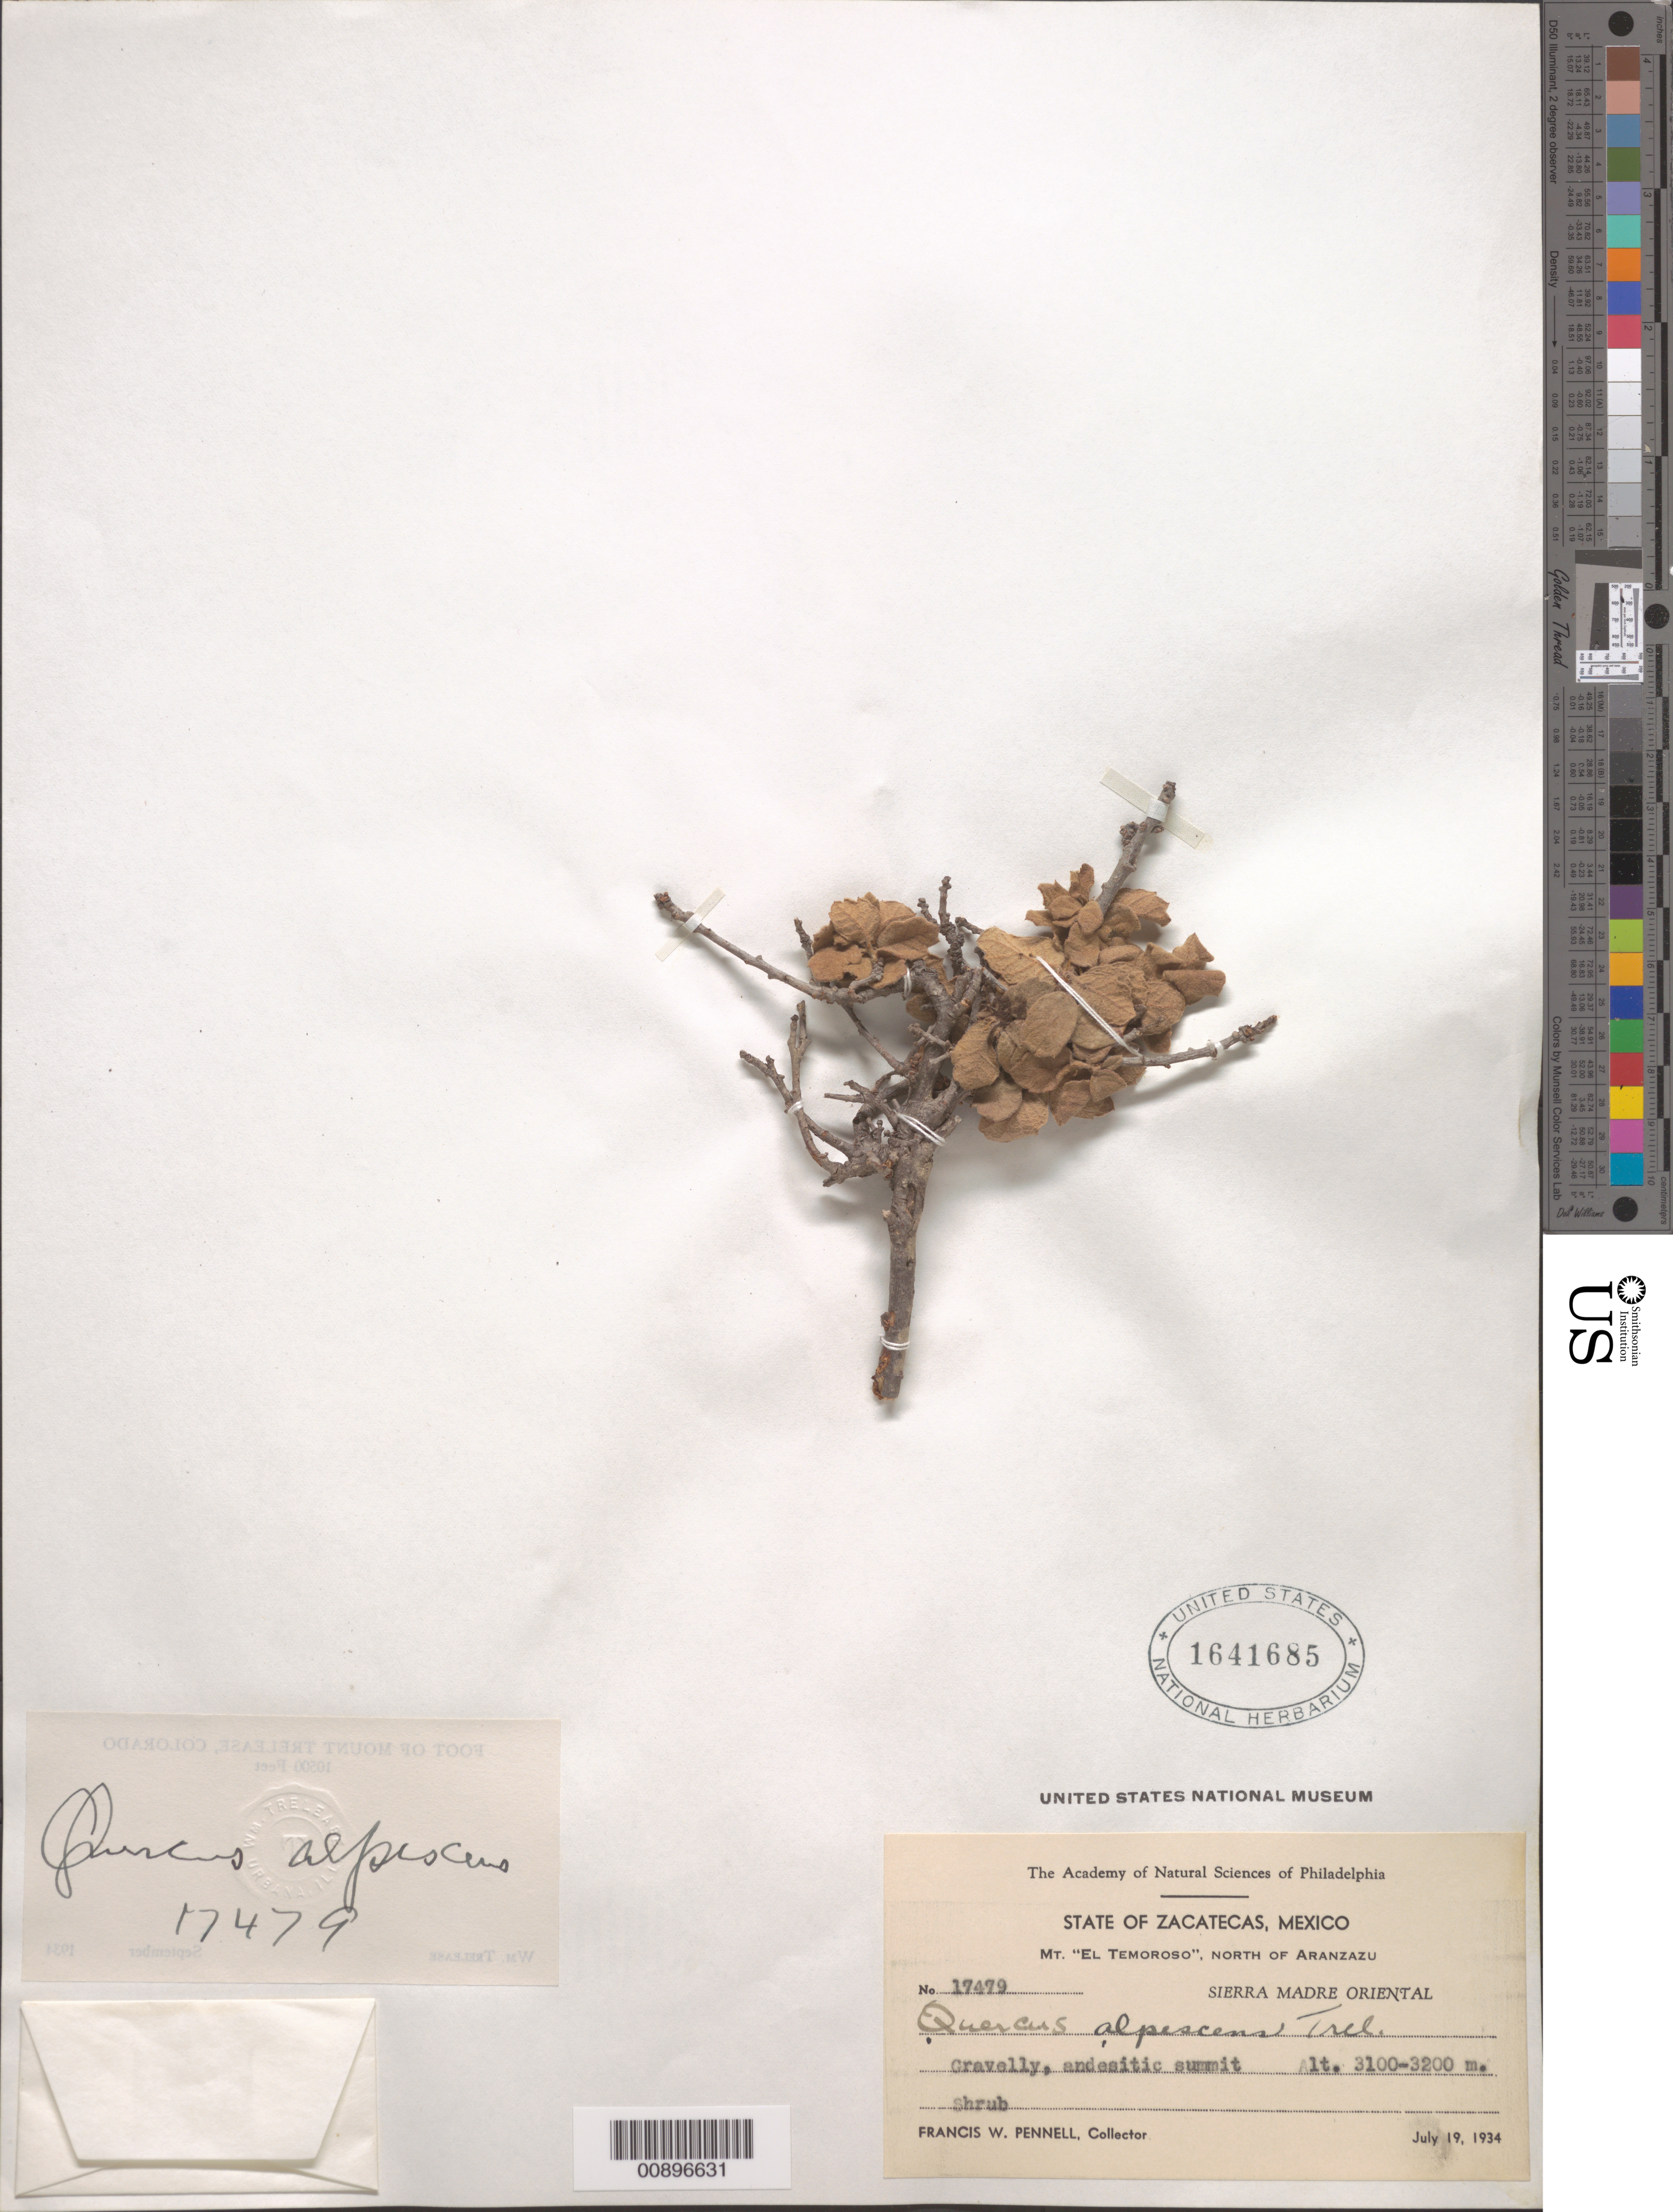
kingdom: Plantae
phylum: Tracheophyta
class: Magnoliopsida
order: Fagales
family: Fagaceae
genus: Quercus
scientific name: Quercus alpescens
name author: Trel.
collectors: F. W. Pennell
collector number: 17479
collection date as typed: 19 Jul 1934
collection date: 1934-07-19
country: Mexico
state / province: Zacatecas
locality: Mt. "El Temeroso", North of Aranzazu. Sierra Madre Oriental. Zacatecas.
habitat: Gravelly, andesitic summit.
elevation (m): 3200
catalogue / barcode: US 1641685